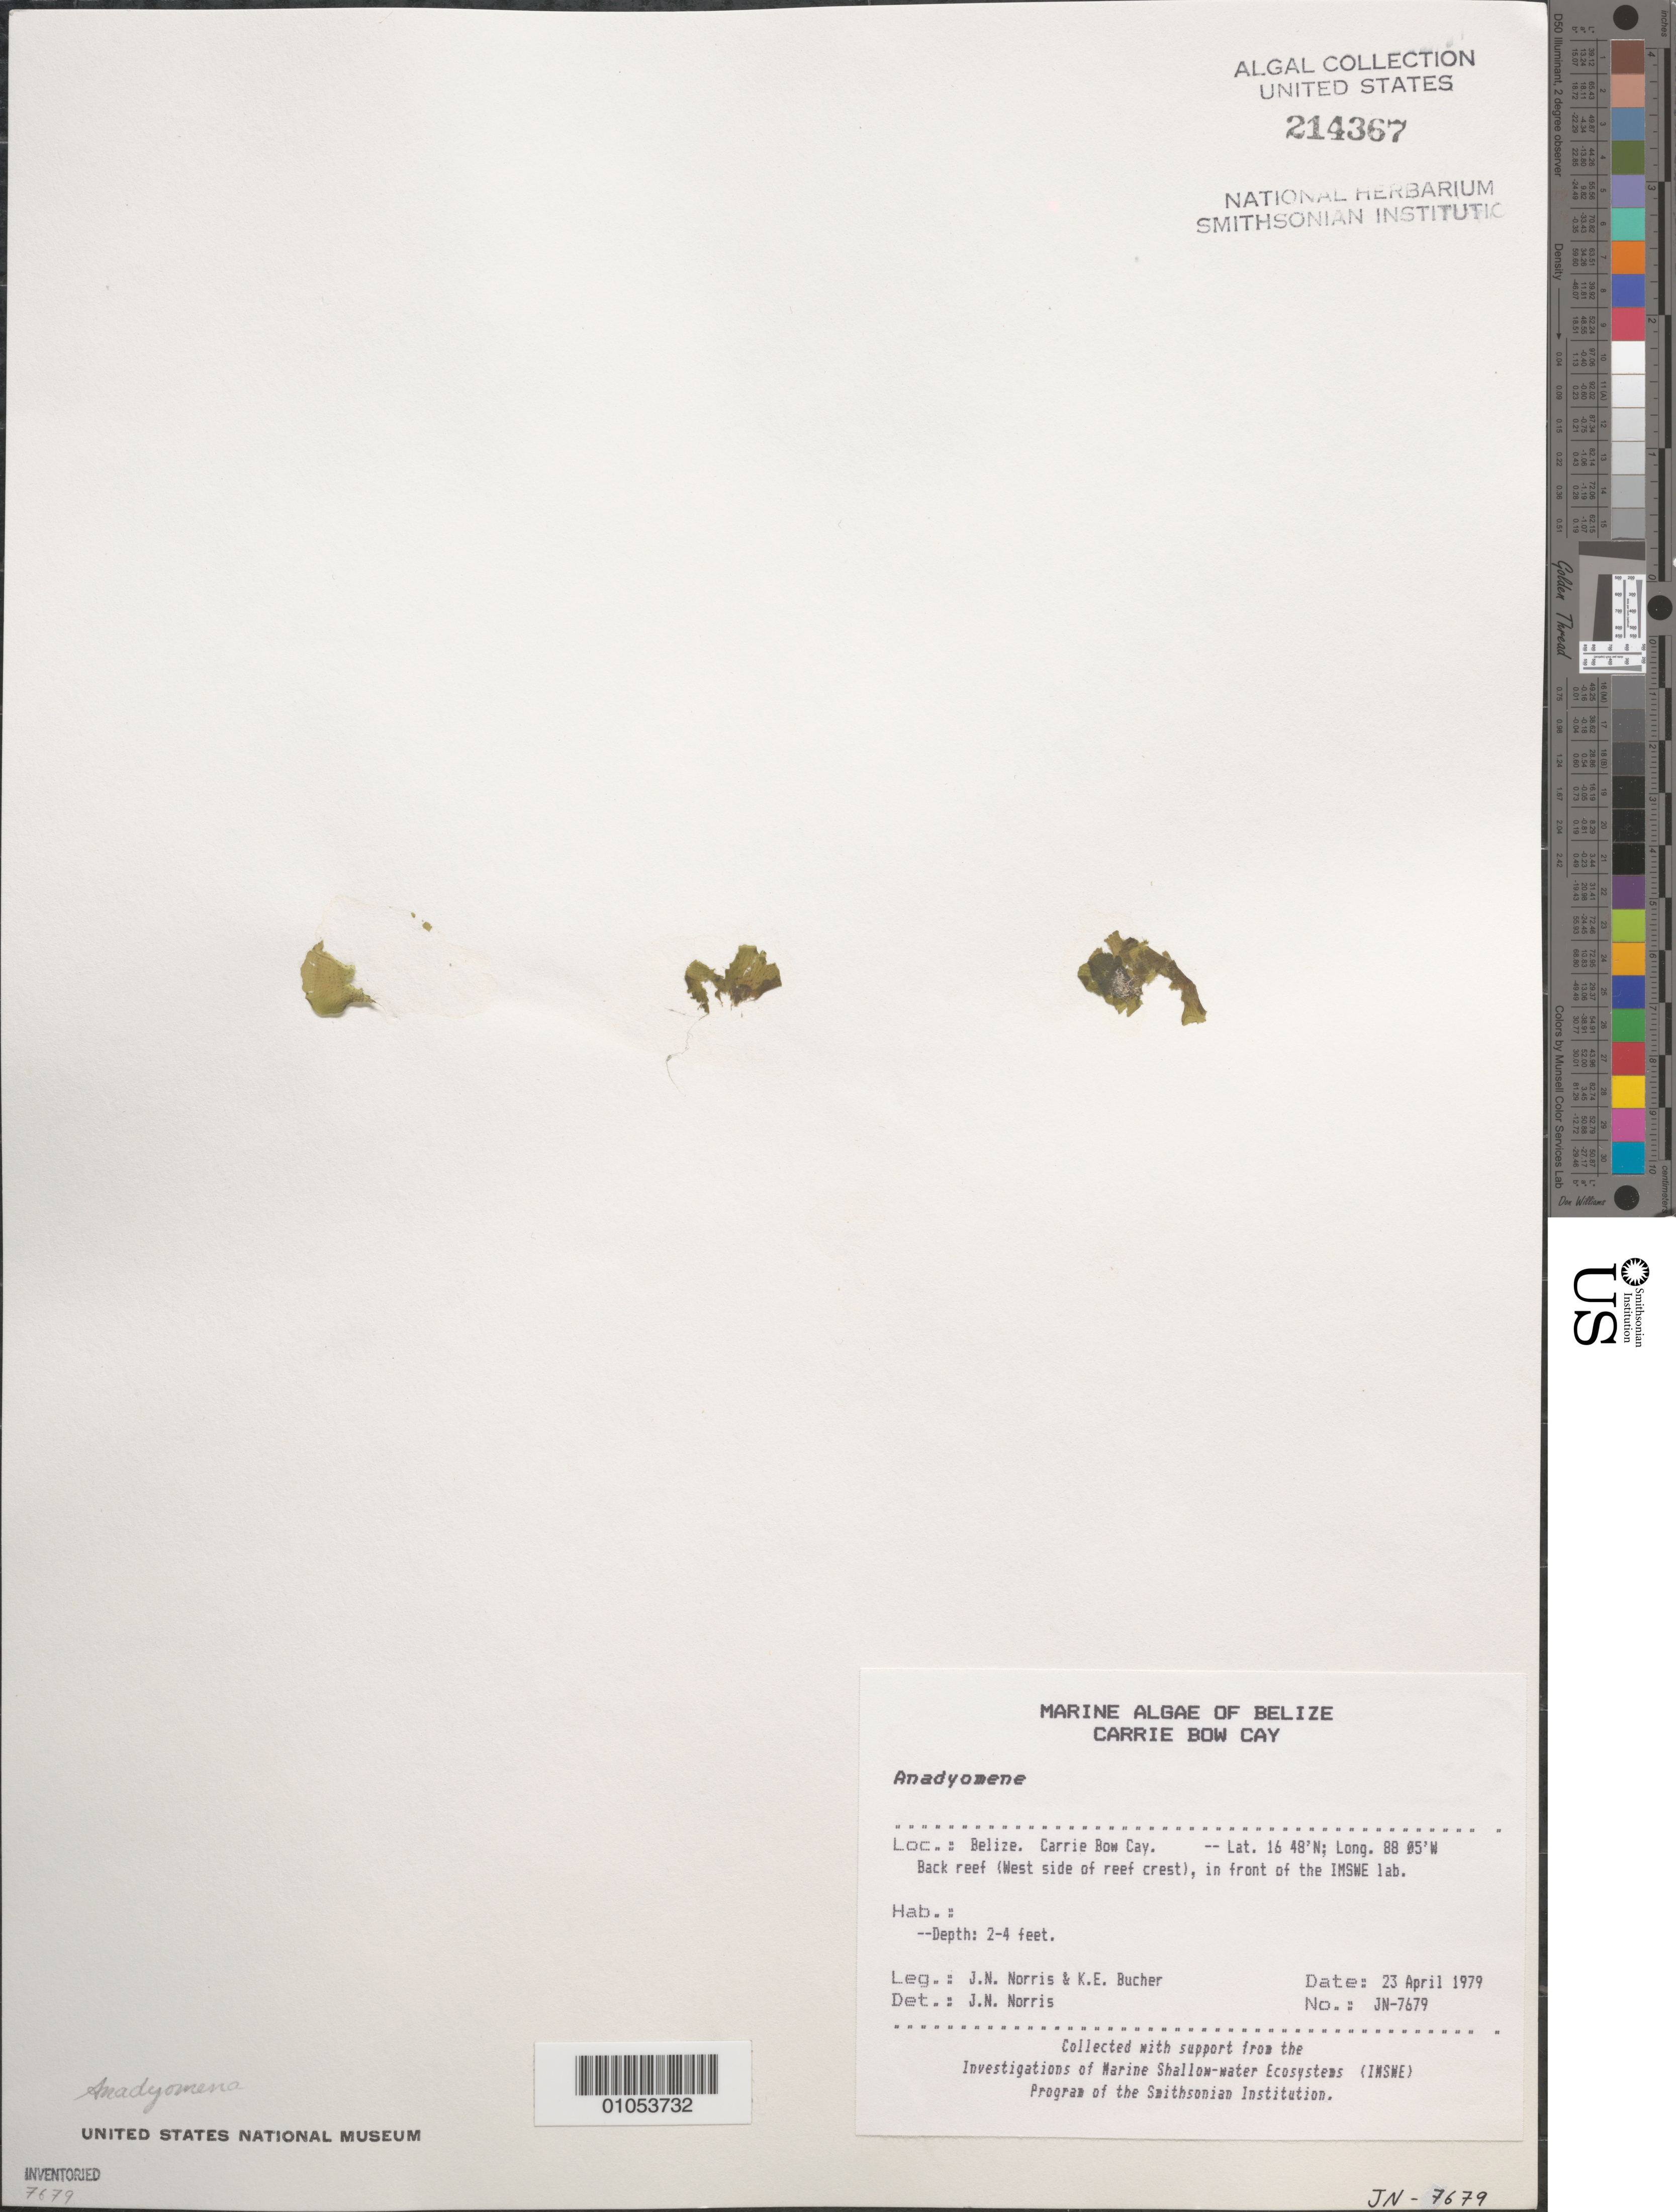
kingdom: Plantae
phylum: Chlorophyta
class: Ulvophyceae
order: Cladophorales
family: Anadyomenaceae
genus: Anadyomene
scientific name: Anadyomene sp.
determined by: Norris, James N.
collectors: J. N. Norris & K. E. Bucher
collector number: JN-7679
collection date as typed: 23 Apr 1979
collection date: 1979-04-23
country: Belize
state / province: Stann Creek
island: Carrie Bow Cay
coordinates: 16 48'N, 88 05'W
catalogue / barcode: US 214367